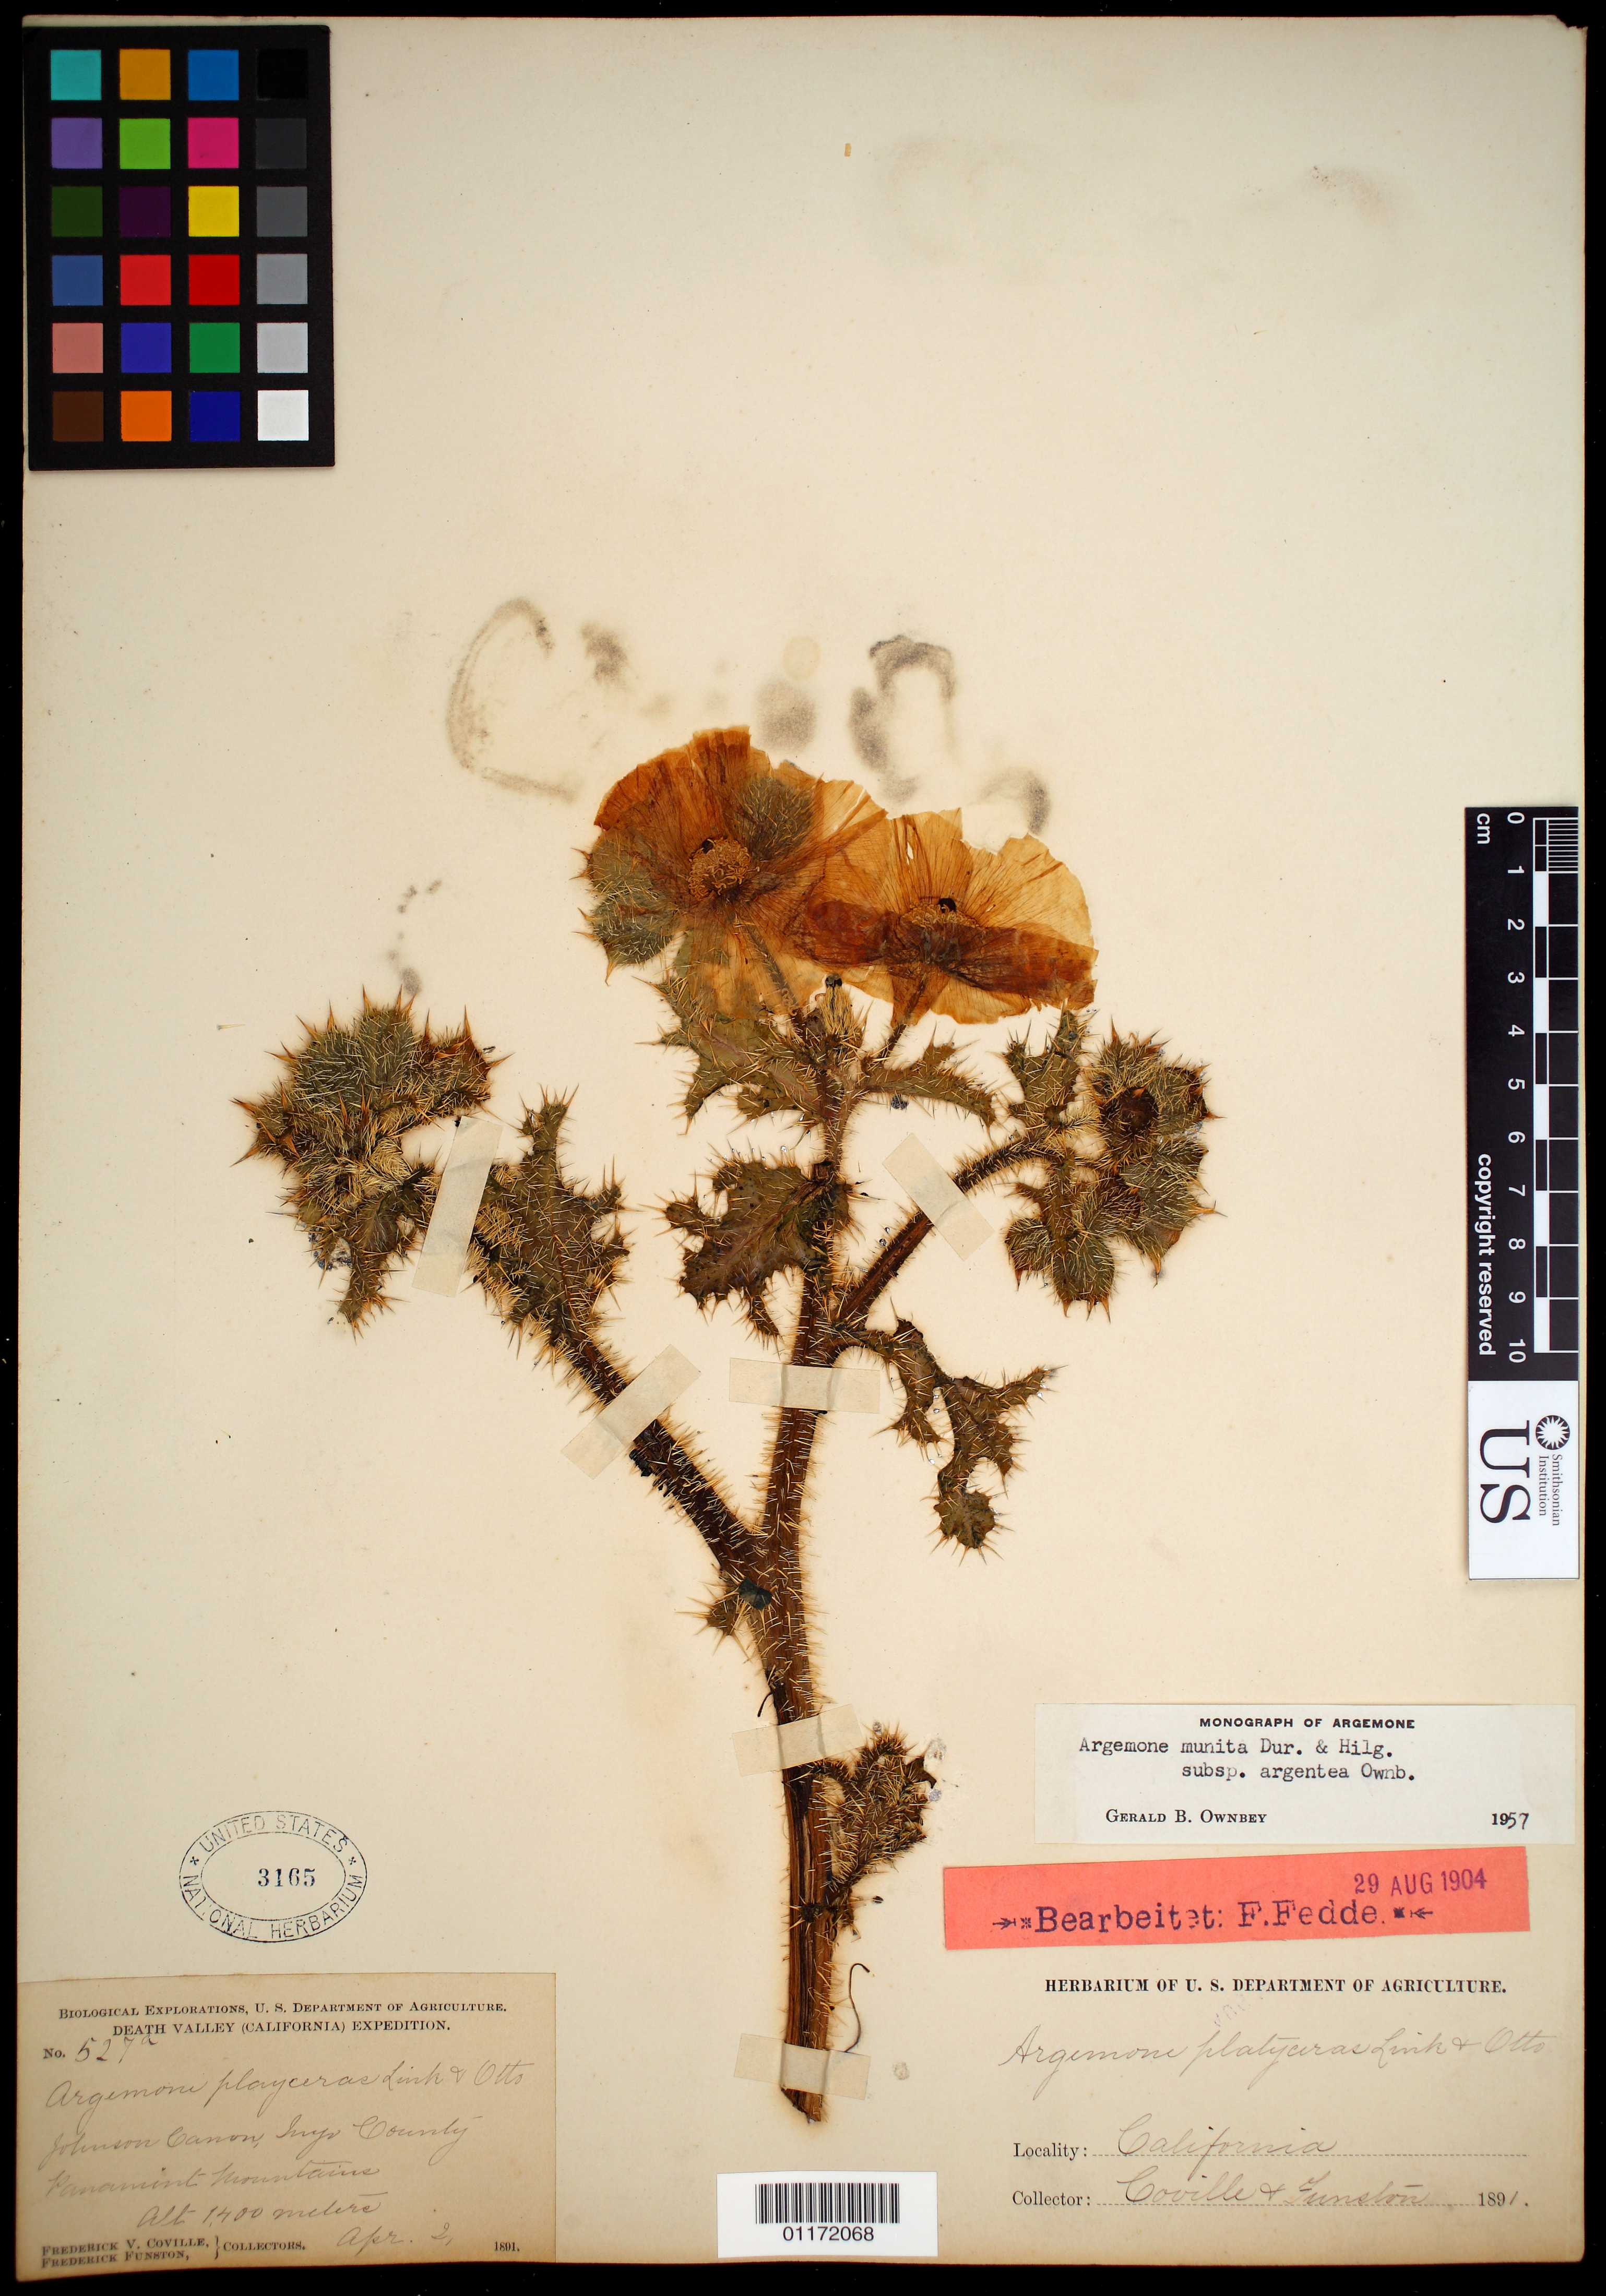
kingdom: Plantae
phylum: Tracheophyta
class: Magnoliopsida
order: Ranunculales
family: Papaveraceae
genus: Argemone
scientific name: Argemone munita subsp. argentea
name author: G.B. Ownbey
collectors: F. V. Coville & F. Funston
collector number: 527a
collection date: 1891-04-02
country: United States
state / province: California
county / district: Inyo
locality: Johnson Canon, Panamint mts.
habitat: In meadow.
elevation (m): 1400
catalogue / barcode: US 3165